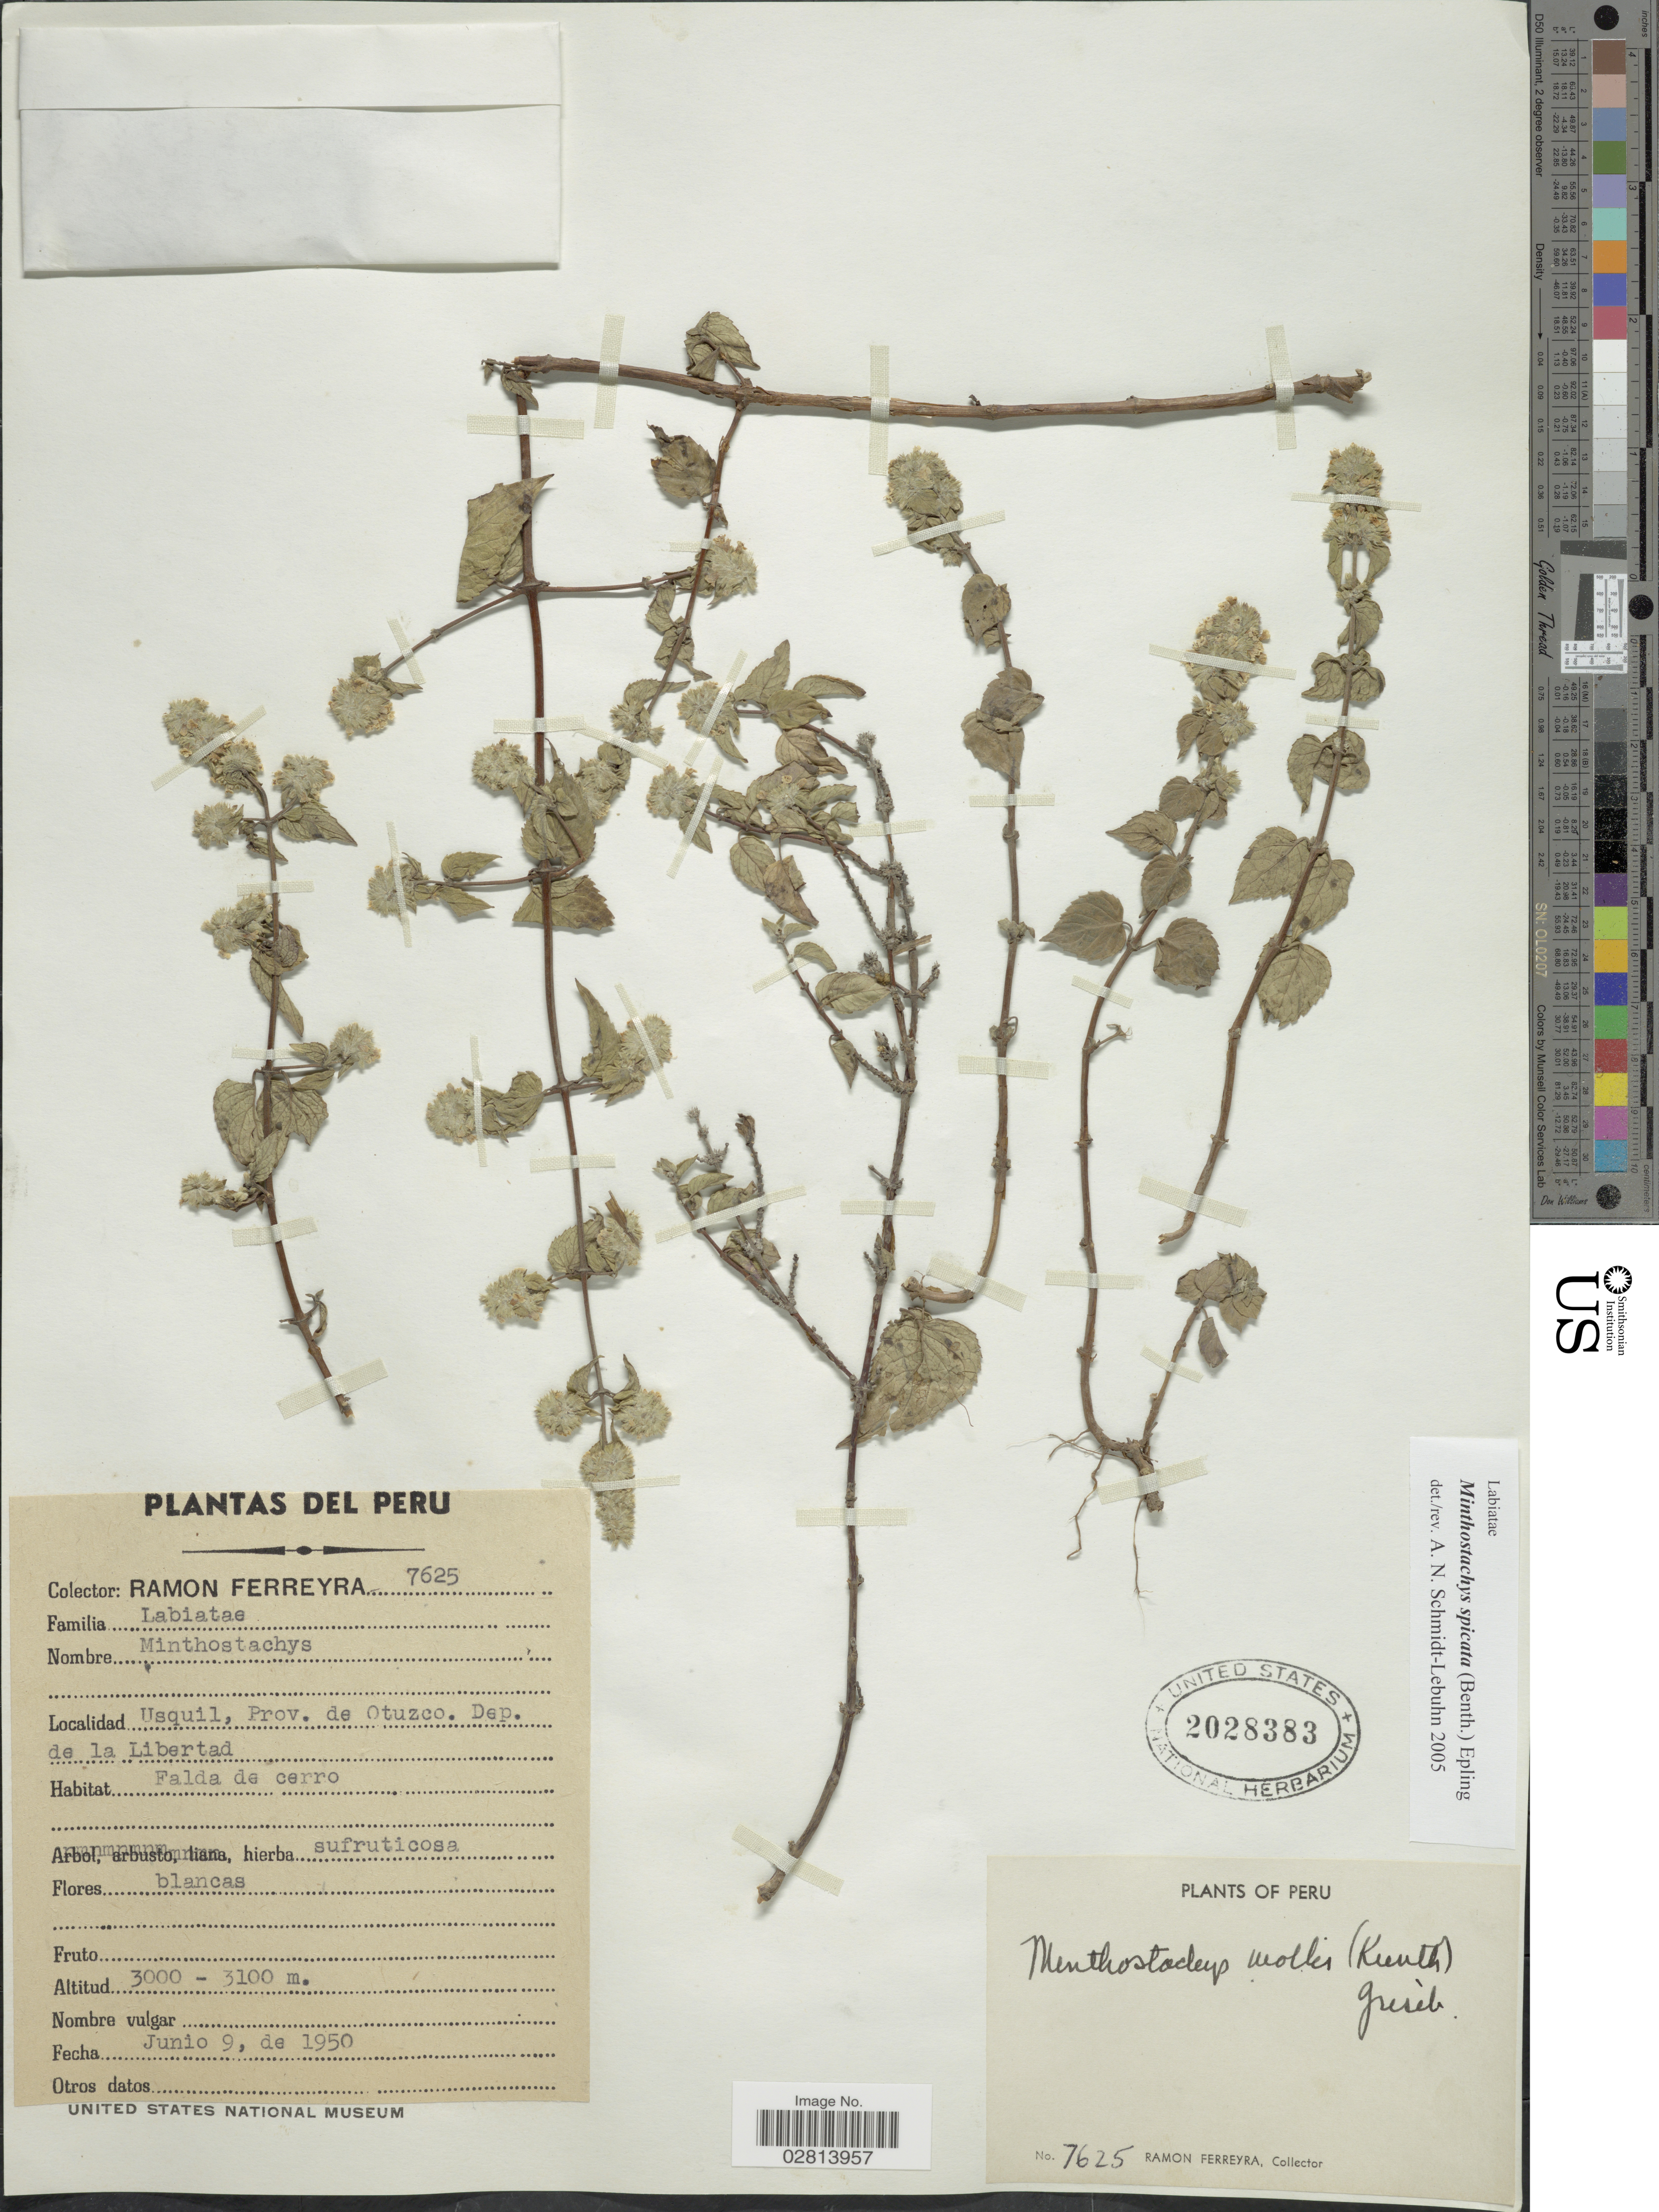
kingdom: Plantae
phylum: Tracheophyta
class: Magnoliopsida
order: Lamiales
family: Lamiaceae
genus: Minthostachys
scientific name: Minthostachys spicata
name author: (Benth.) Epling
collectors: R. A. Ferreyra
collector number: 7625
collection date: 1950-06-09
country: Peru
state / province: La Libertad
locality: Usquil, Prov. de Otuzco, Dep. de la Libertad.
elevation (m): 3000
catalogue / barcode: US 2028383